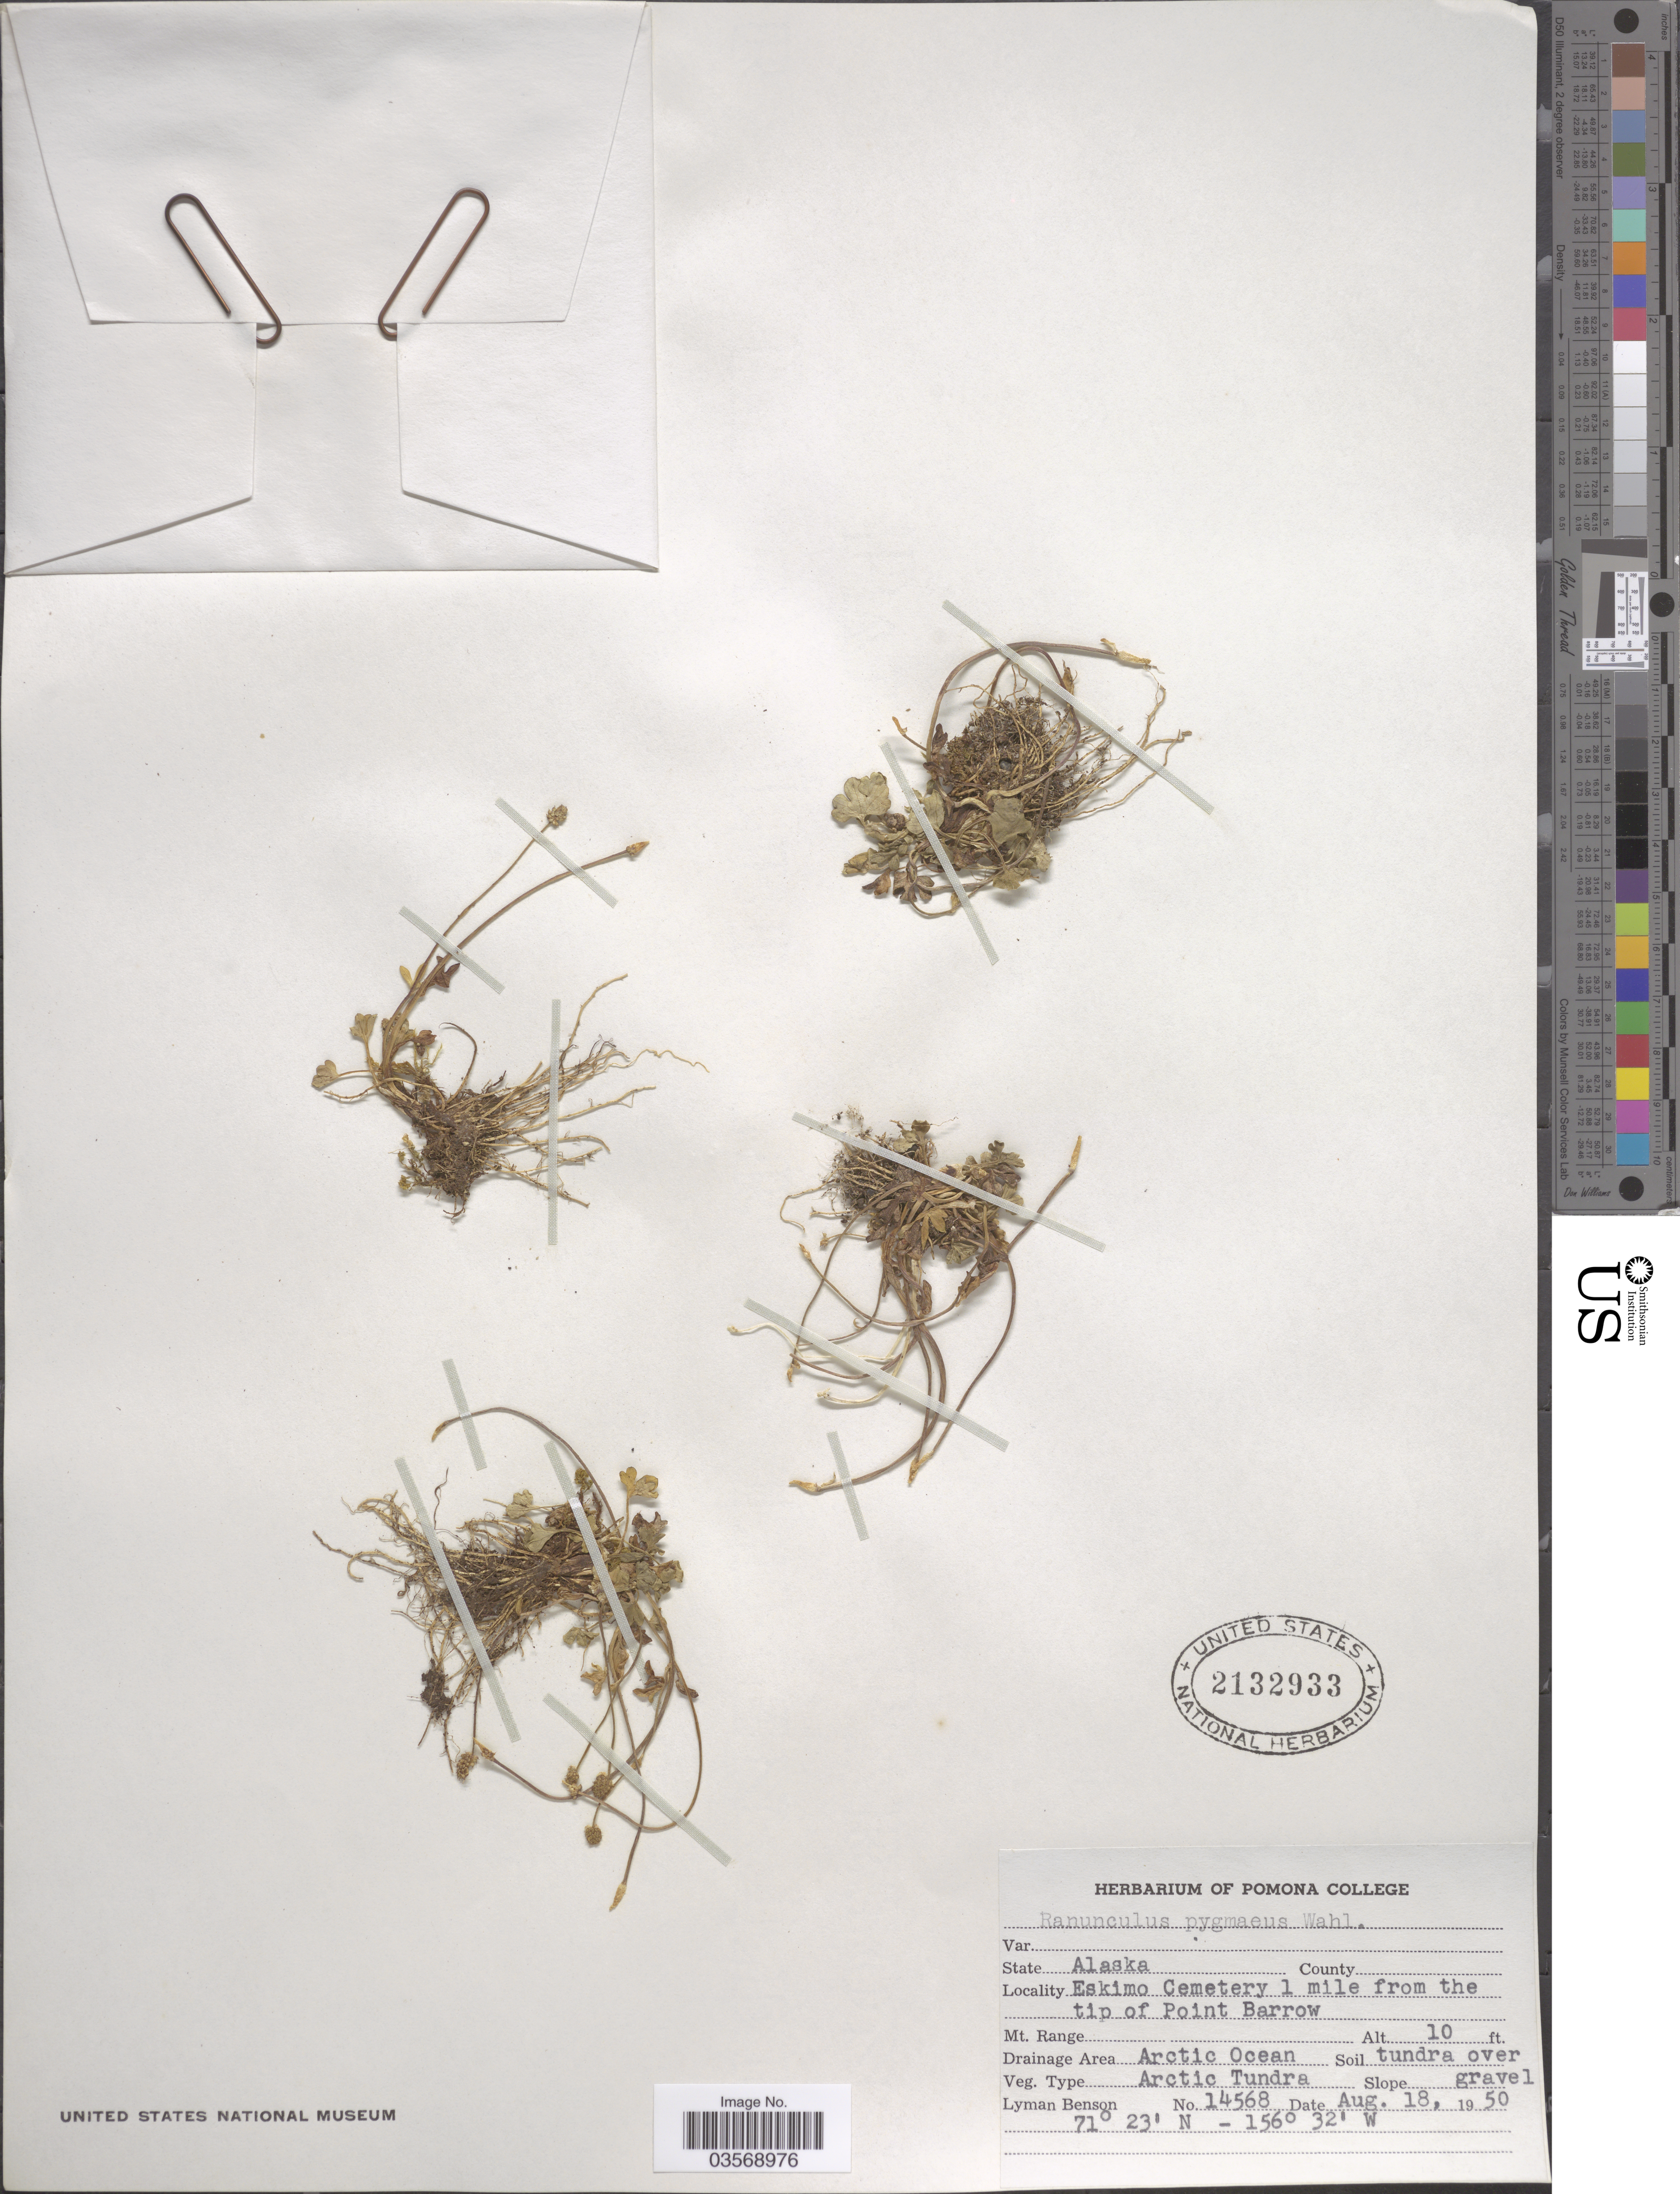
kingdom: Plantae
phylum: Tracheophyta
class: Magnoliopsida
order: Ranunculales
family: Ranunculaceae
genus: Ranunculus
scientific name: Ranunculus pygmaeus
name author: Wahlenb.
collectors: L. D. Benson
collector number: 14568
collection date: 1950-08-18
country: United States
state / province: Alaska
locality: Eskimo Cemetery 1 mile from the tip of Point Barrow. Drainage Area Arctic Ocean.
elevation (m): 3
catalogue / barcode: US 2132933